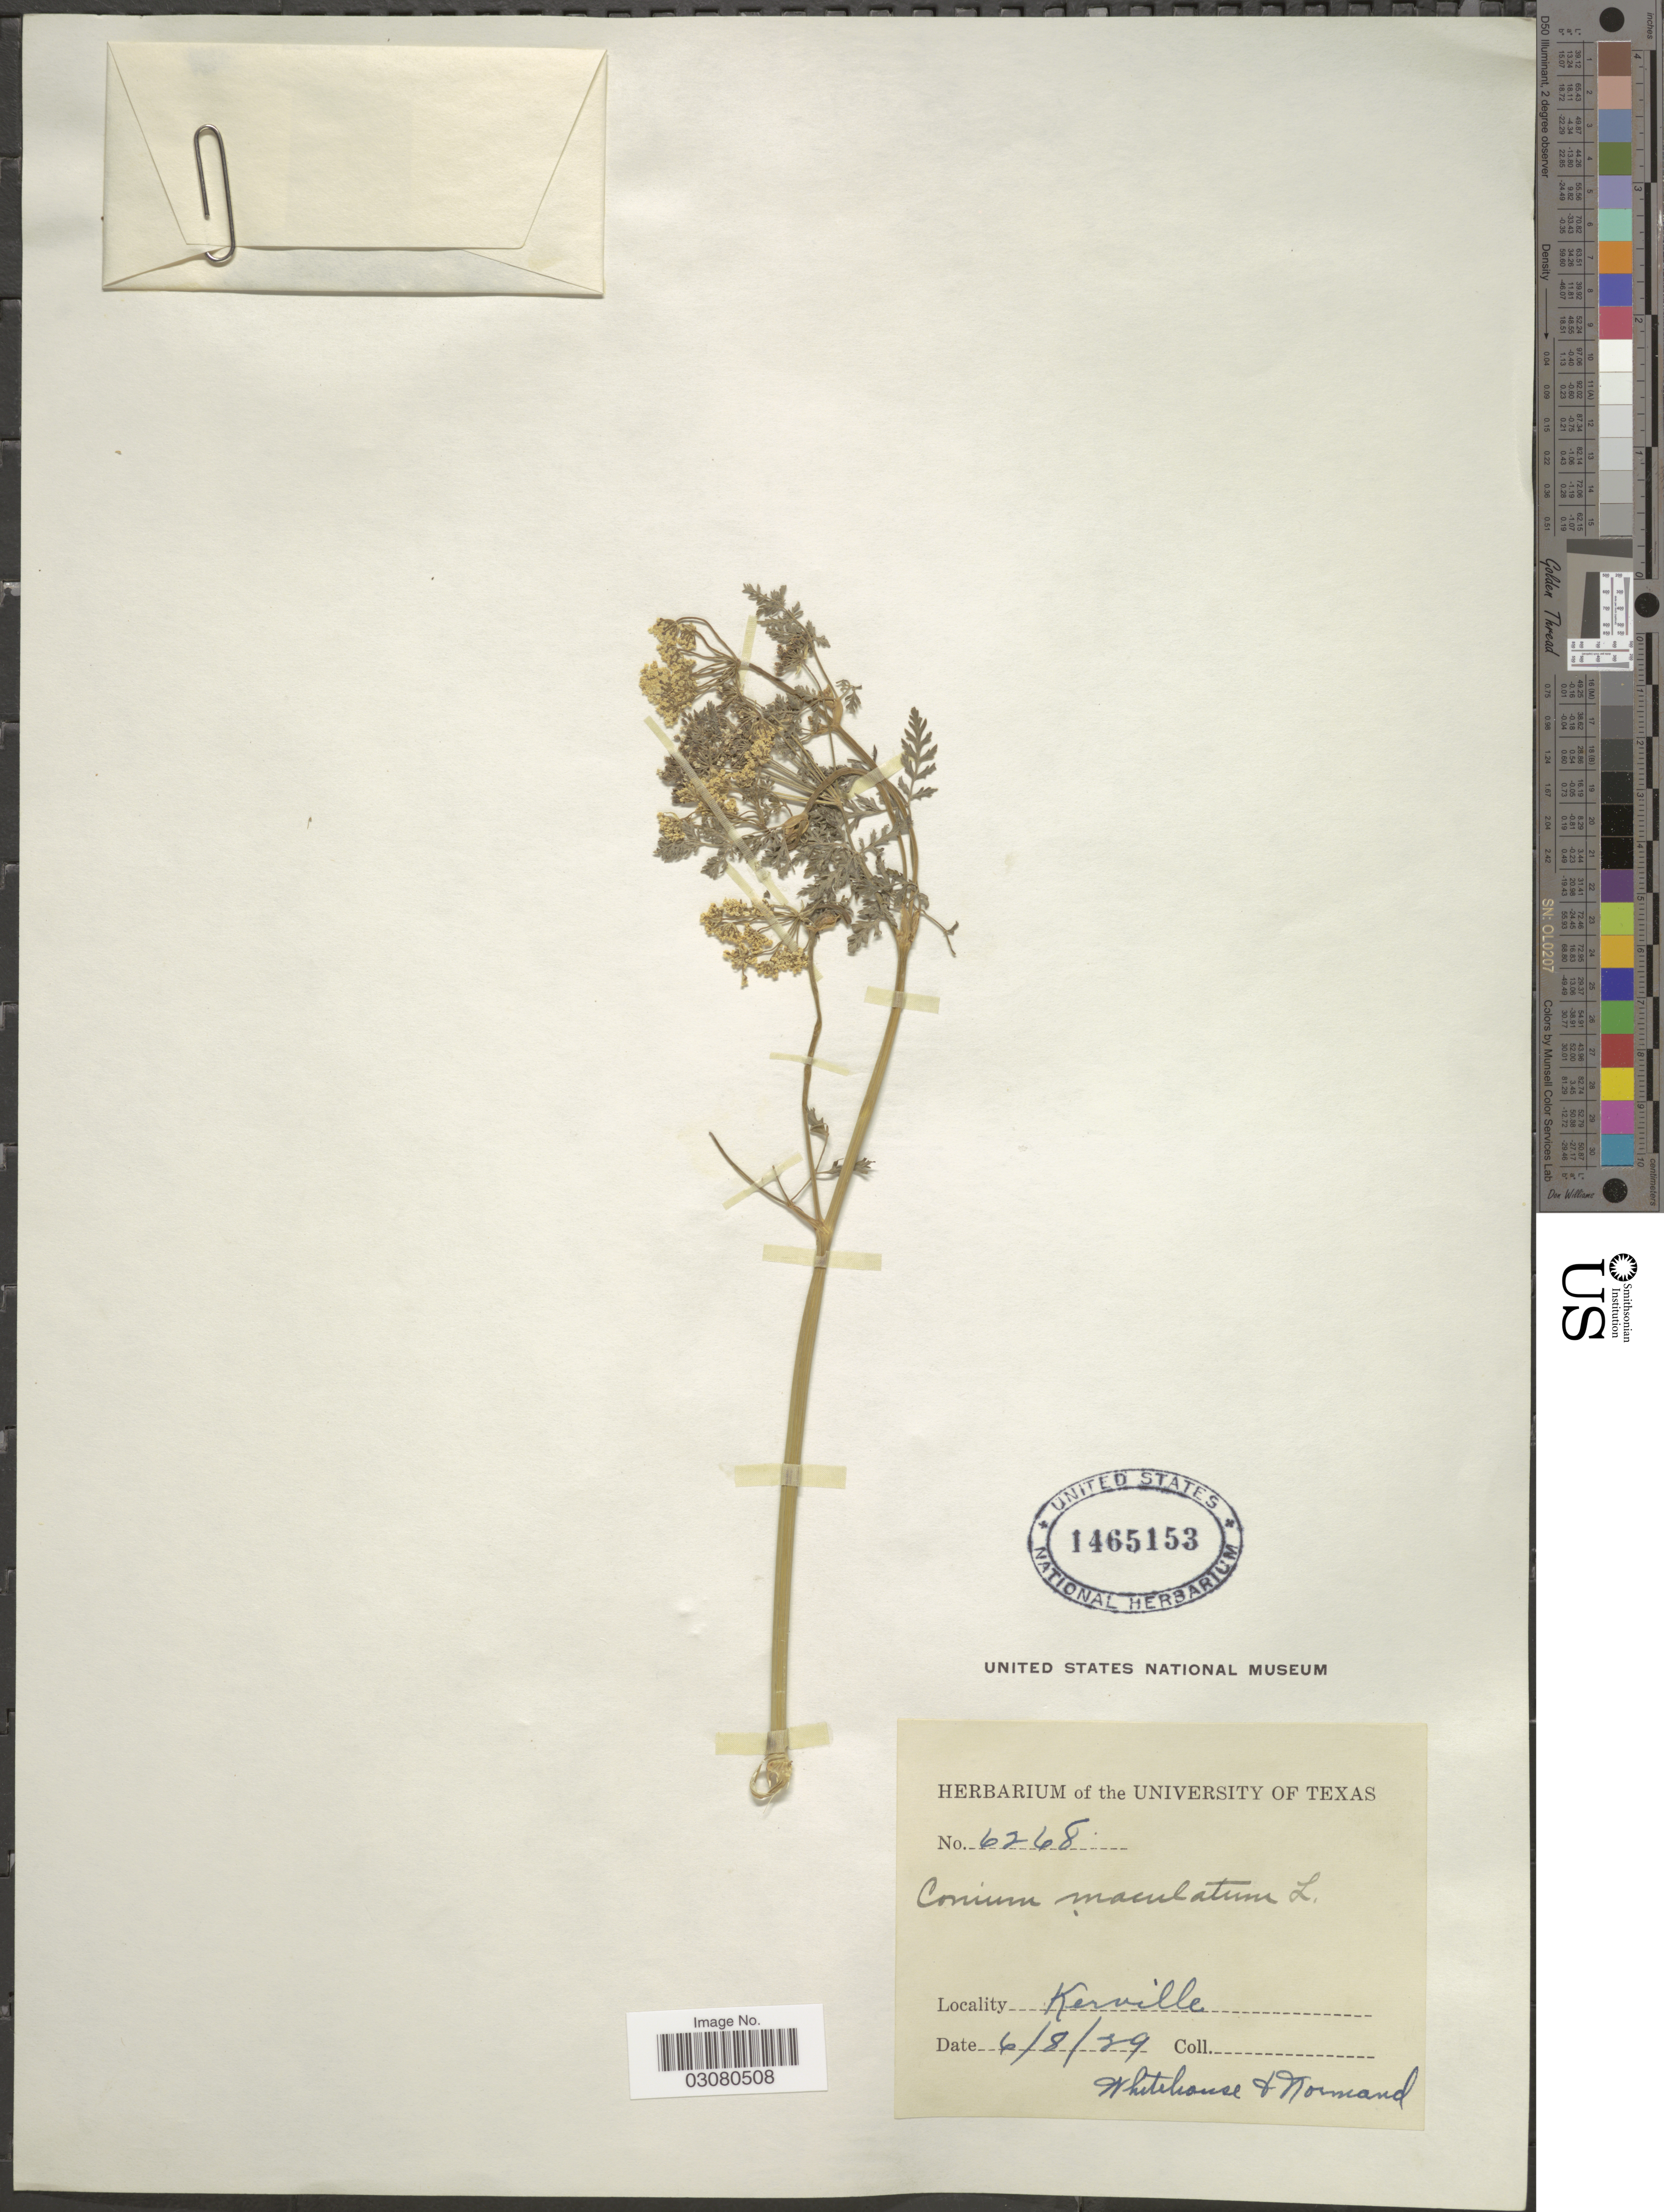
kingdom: Plantae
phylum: Tracheophyta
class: Magnoliopsida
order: Apiales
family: Apiaceae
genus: Conium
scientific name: Conium maculatum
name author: L.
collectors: -. Whitehouse & -. Normand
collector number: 6268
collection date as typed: Transcribed d/m/y: 8/6/29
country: United States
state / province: Texas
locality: Kerville.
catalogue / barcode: US 1465153